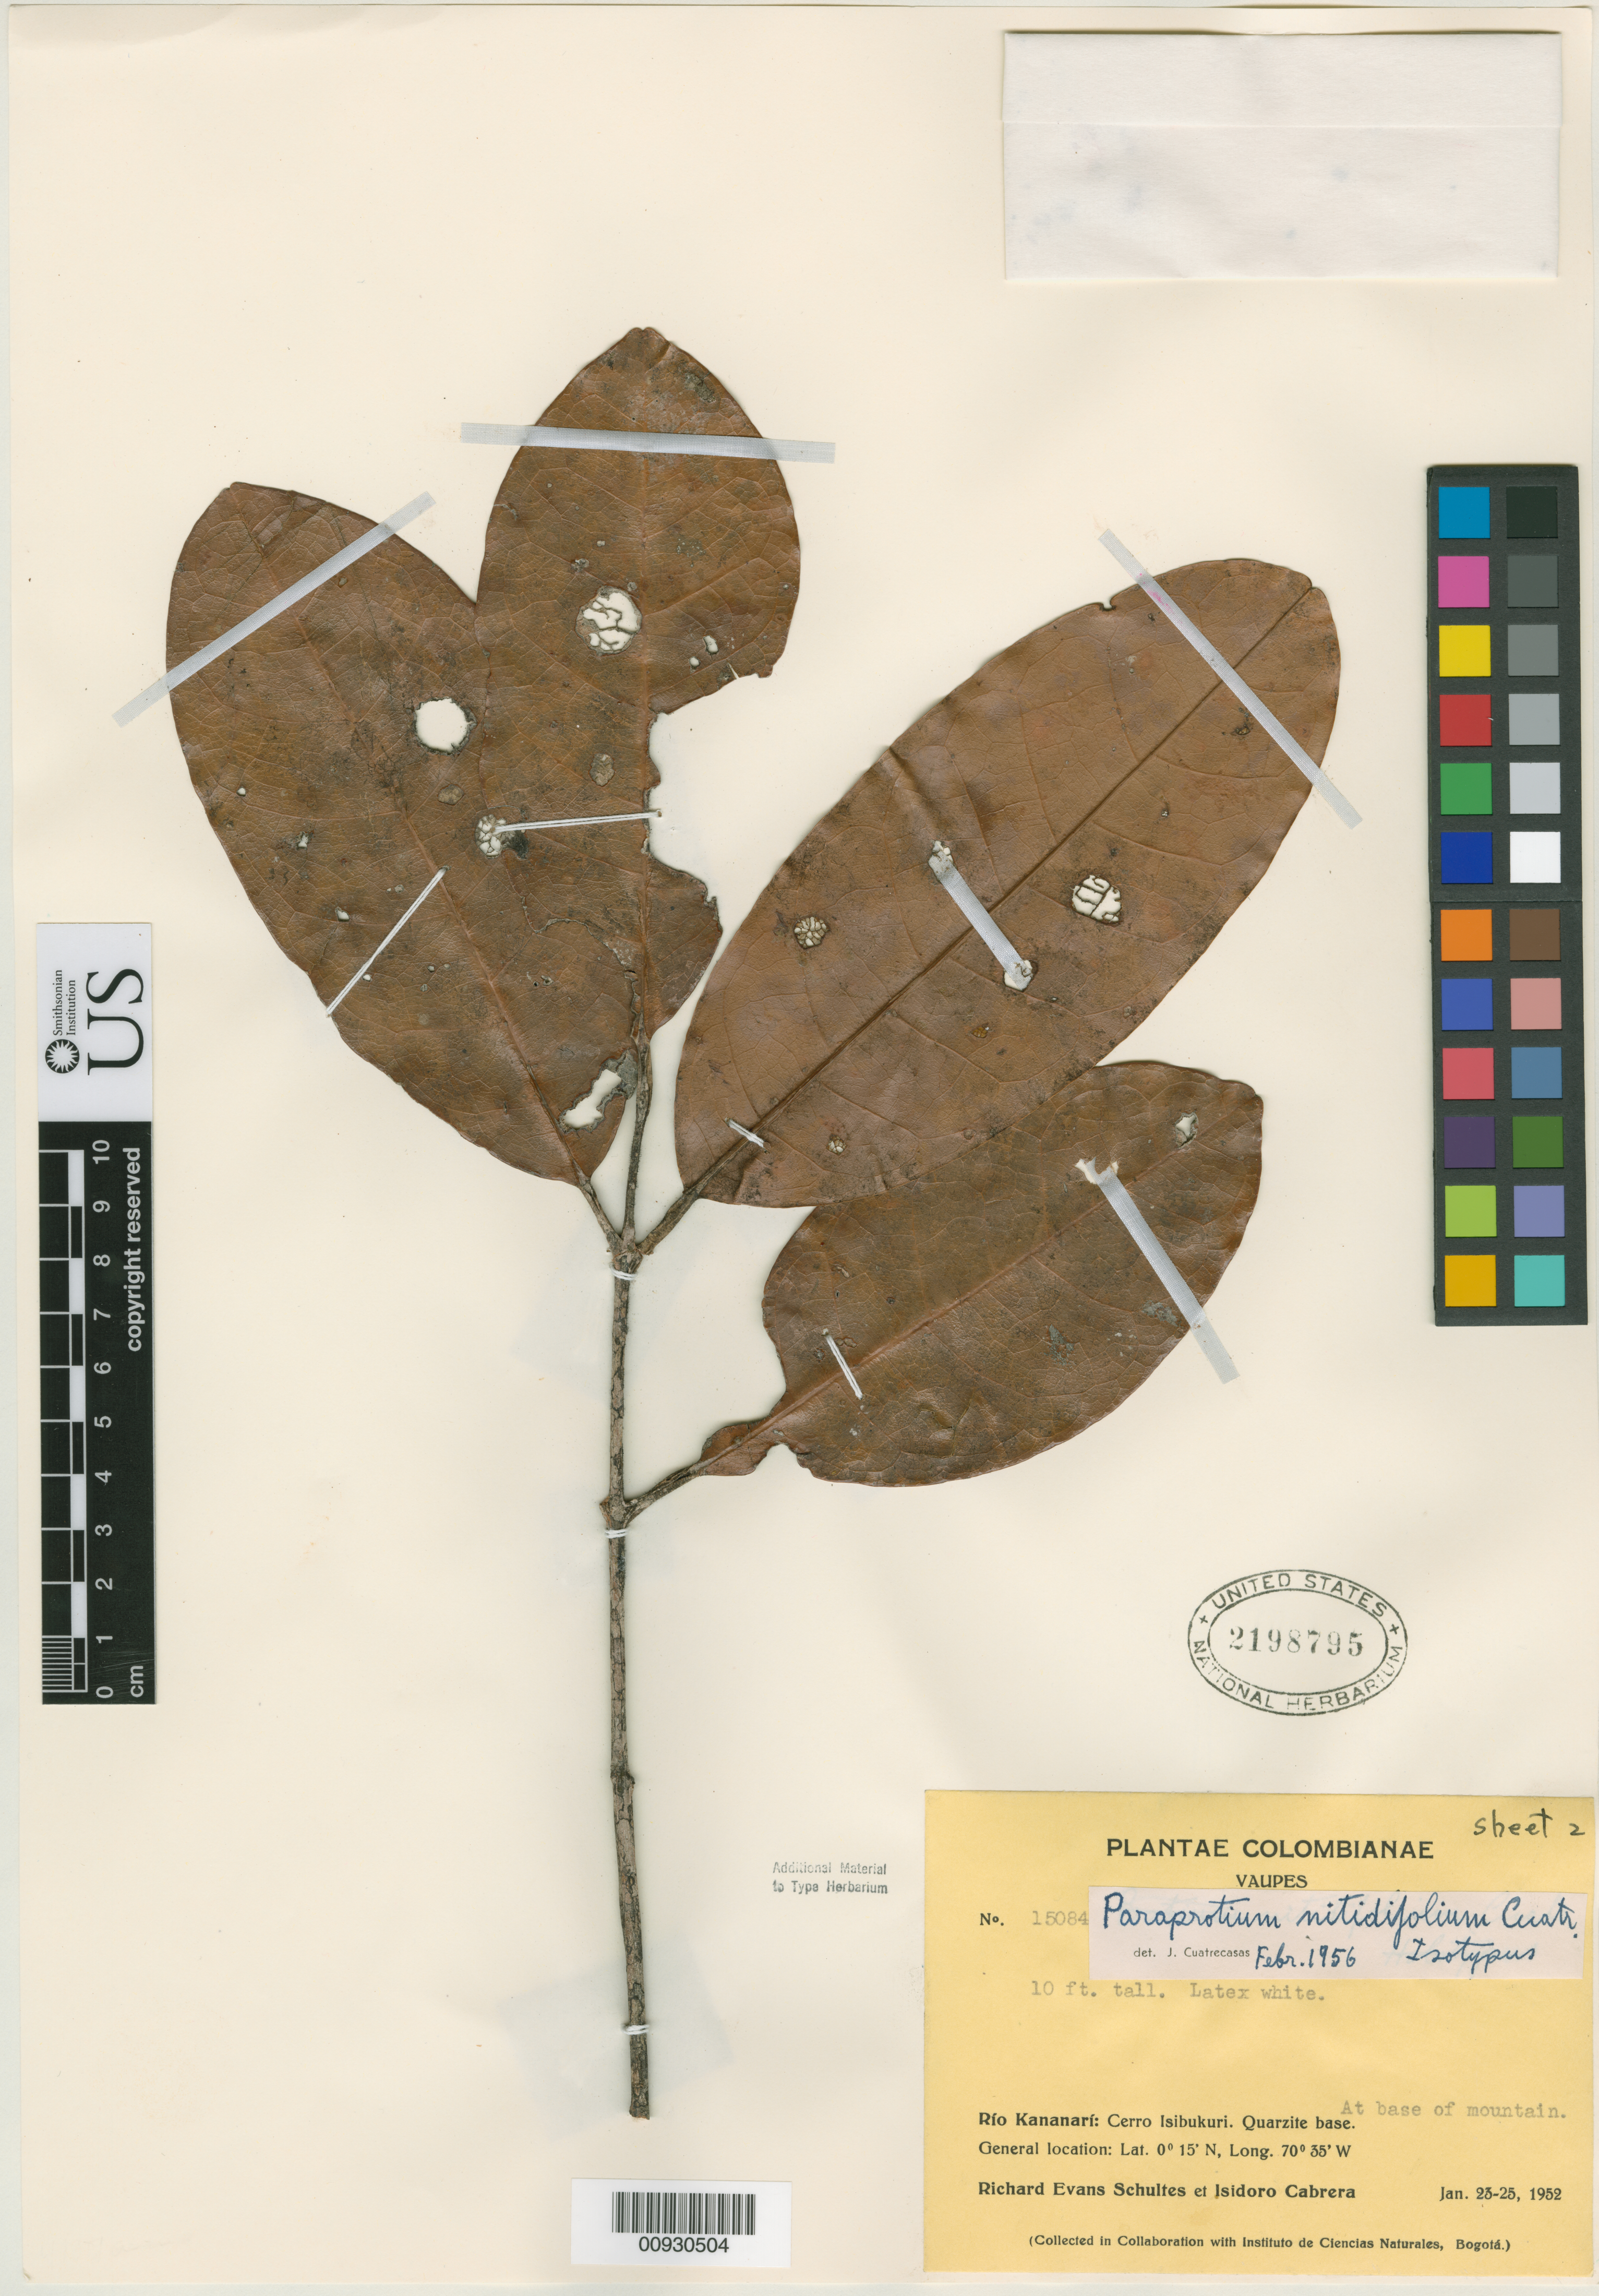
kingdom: Plantae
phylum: Tracheophyta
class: Magnoliopsida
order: Sapindales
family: Burseraceae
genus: Paraprotium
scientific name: Paraprotium nitidifolium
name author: Cuatrec.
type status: Holotype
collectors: R. E. Schultes & I. Cabrera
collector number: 15084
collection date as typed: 23 Jan 1952 to 25 Jan 1952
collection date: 1952-01-23/1952-01-25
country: Colombia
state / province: Vaupés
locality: Río Kananarí. Cerro Isibukuri. Quarzite base.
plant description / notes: Holotype on 2 sheets according to Daly (2007); this sheet annotated as "sheet 2" but as "Isotypus" by Cuatrecasas.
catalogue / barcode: US 2198795